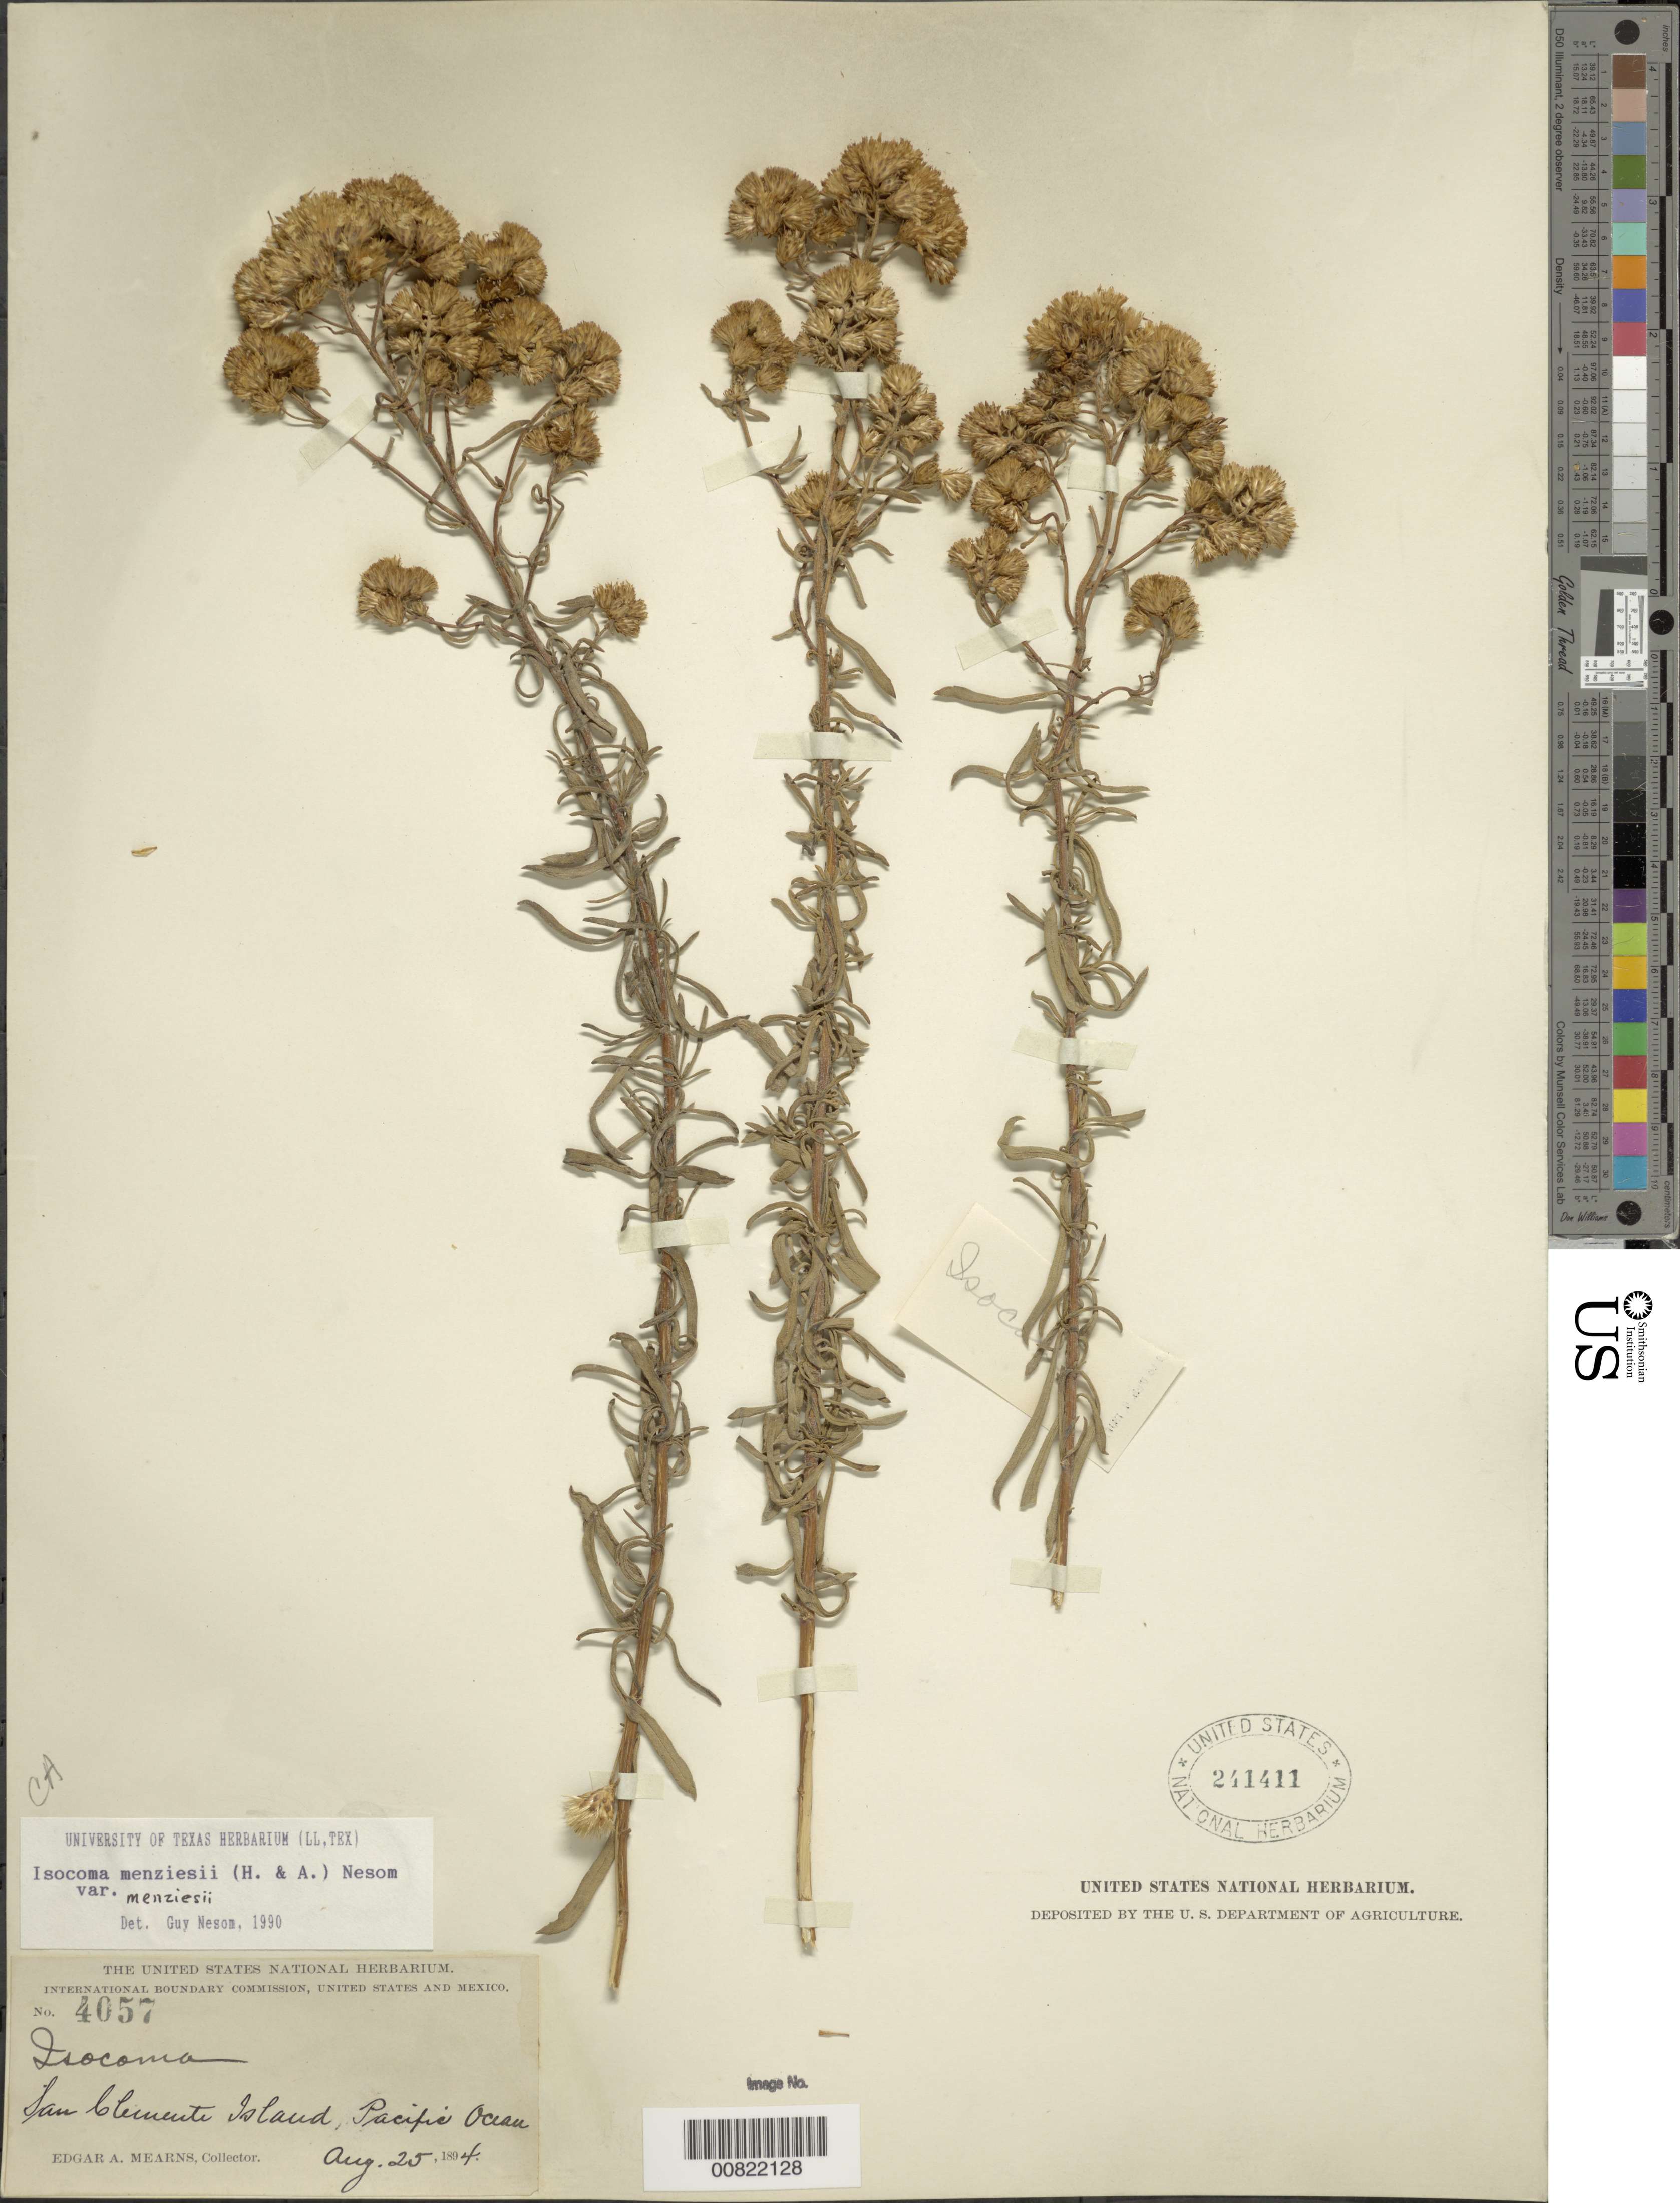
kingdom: Plantae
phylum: Tracheophyta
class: Magnoliopsida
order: Asterales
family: Asteraceae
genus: Isocoma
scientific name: Isocoma menziesii var. menziesii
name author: (Hook.) G.L. Nesom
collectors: E. A. Mearns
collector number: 4057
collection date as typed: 25 Aug 1894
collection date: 1894-08-25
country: United States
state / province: California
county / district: Los Angeles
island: San Clemente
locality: San Clemente Island, Pacific Ocean.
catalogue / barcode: US 241411